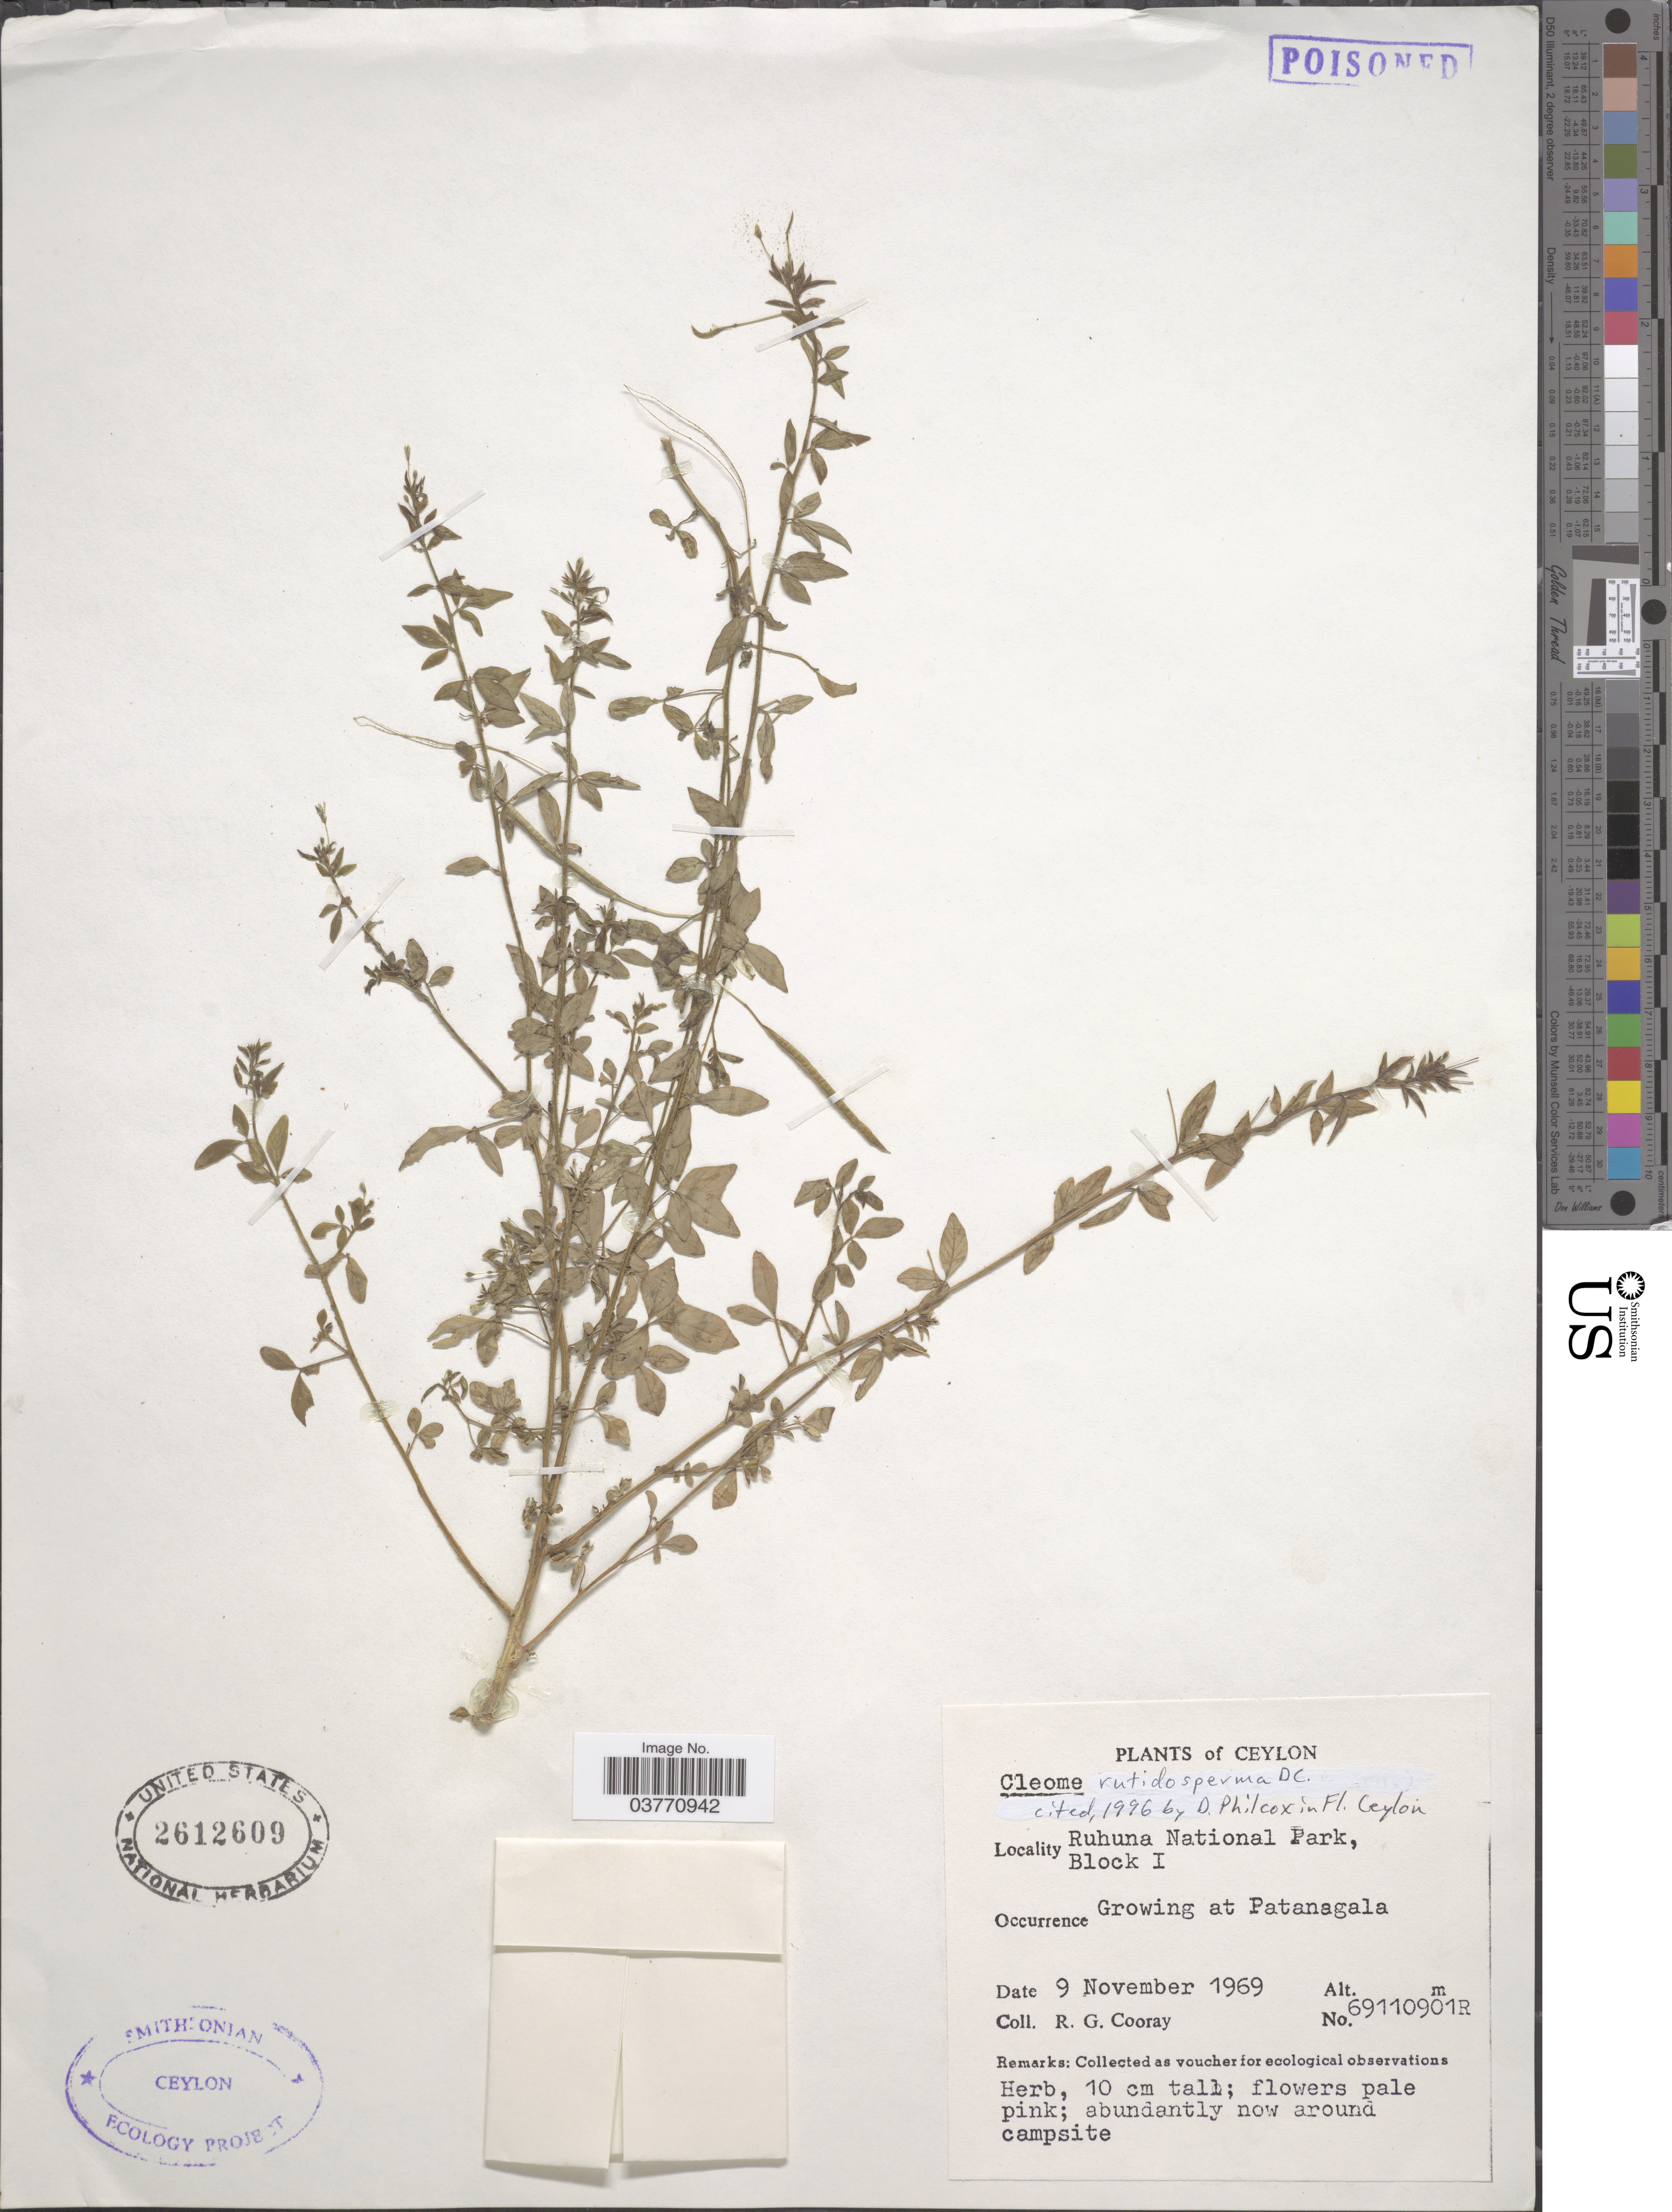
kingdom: Plantae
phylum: Tracheophyta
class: Magnoliopsida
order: Brassicales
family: Cleomaceae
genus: Sieruela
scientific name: Sieruela rutidosperma var. burmanni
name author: (Wight & Arn.) Siddiqui & S.N. Dixit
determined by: Strong, Mark T., (BOT), Smithsonian Institution - National Museum of Natural History (UNITED STATES)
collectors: R. Cooray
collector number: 69110901R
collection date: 1969-11-09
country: Sri Lanka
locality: Ceylon. Ruhuna National Park, Block 1. Growing at Patanagala.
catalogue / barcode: US 2612609